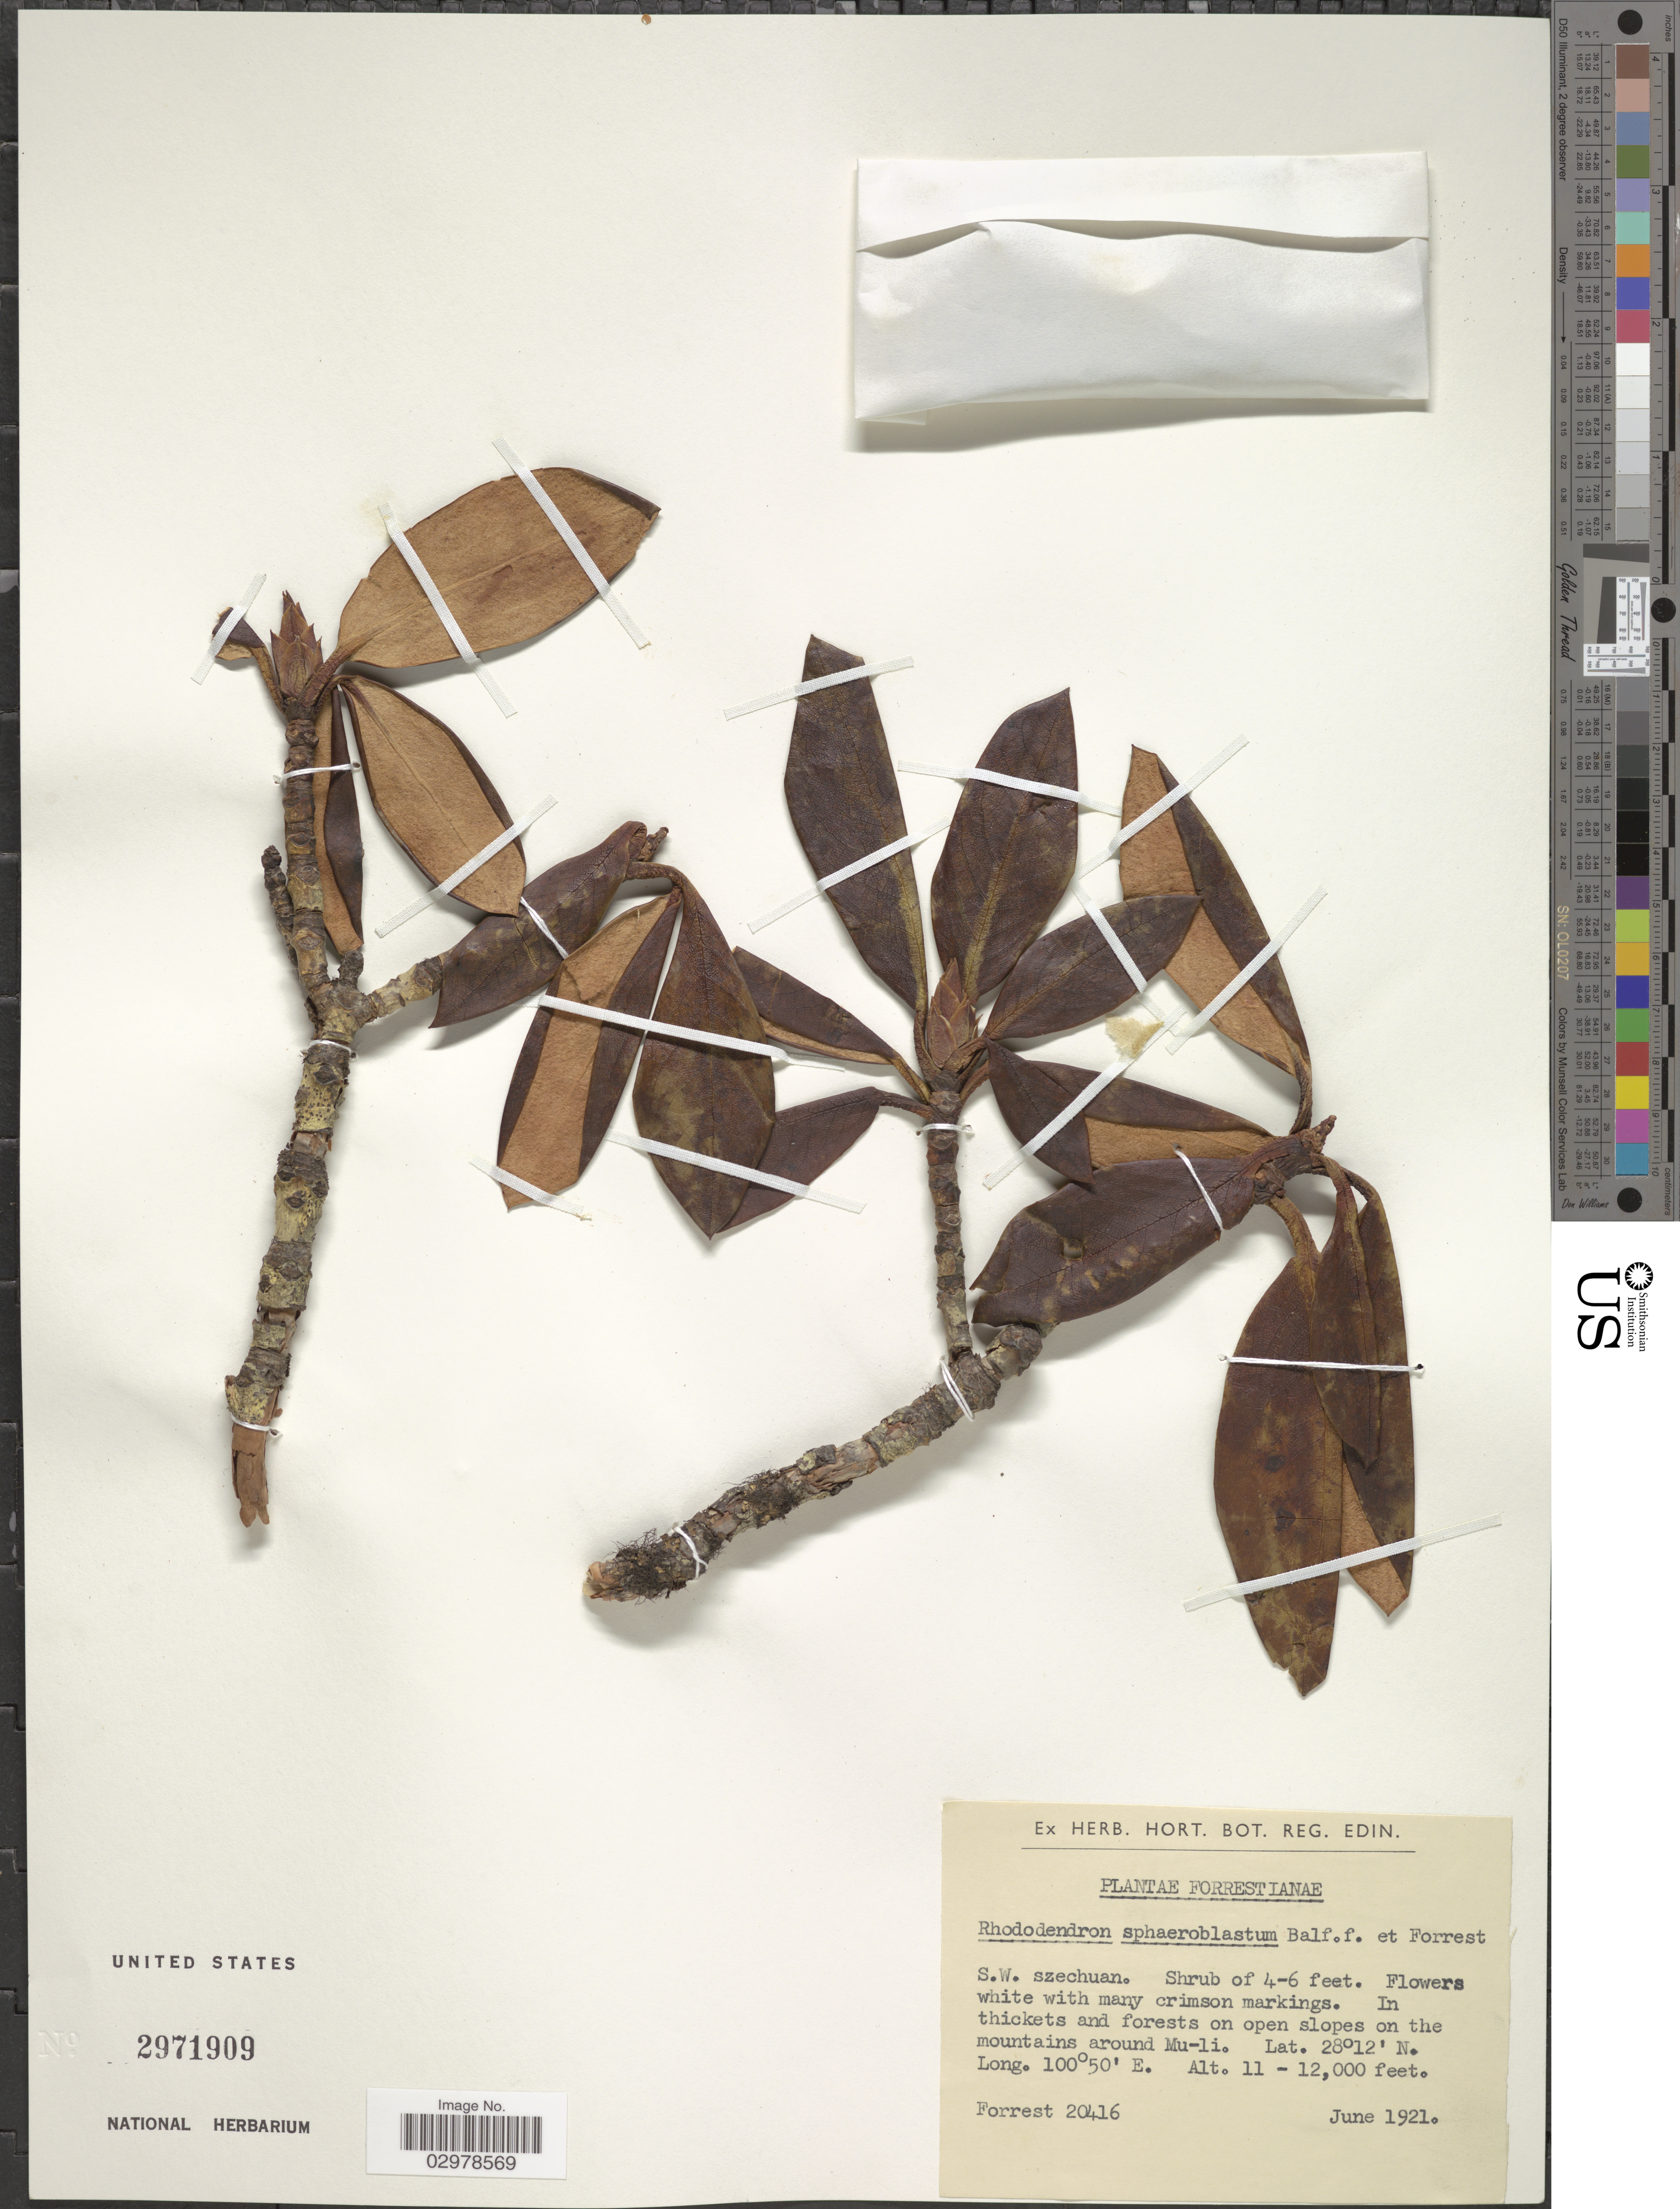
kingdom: Plantae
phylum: Tracheophyta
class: Magnoliopsida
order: Ericales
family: Ericaceae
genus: Rhododendron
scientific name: Rhododendron sphaeroblastum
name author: Balf. f. & Forrest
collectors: -. Forrest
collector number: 20416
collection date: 1921-06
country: China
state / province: Sichuan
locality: S.W. szechuan. In thickets and forests on open slopes on the mountains around Mu-li.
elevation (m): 3353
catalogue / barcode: US 2971909